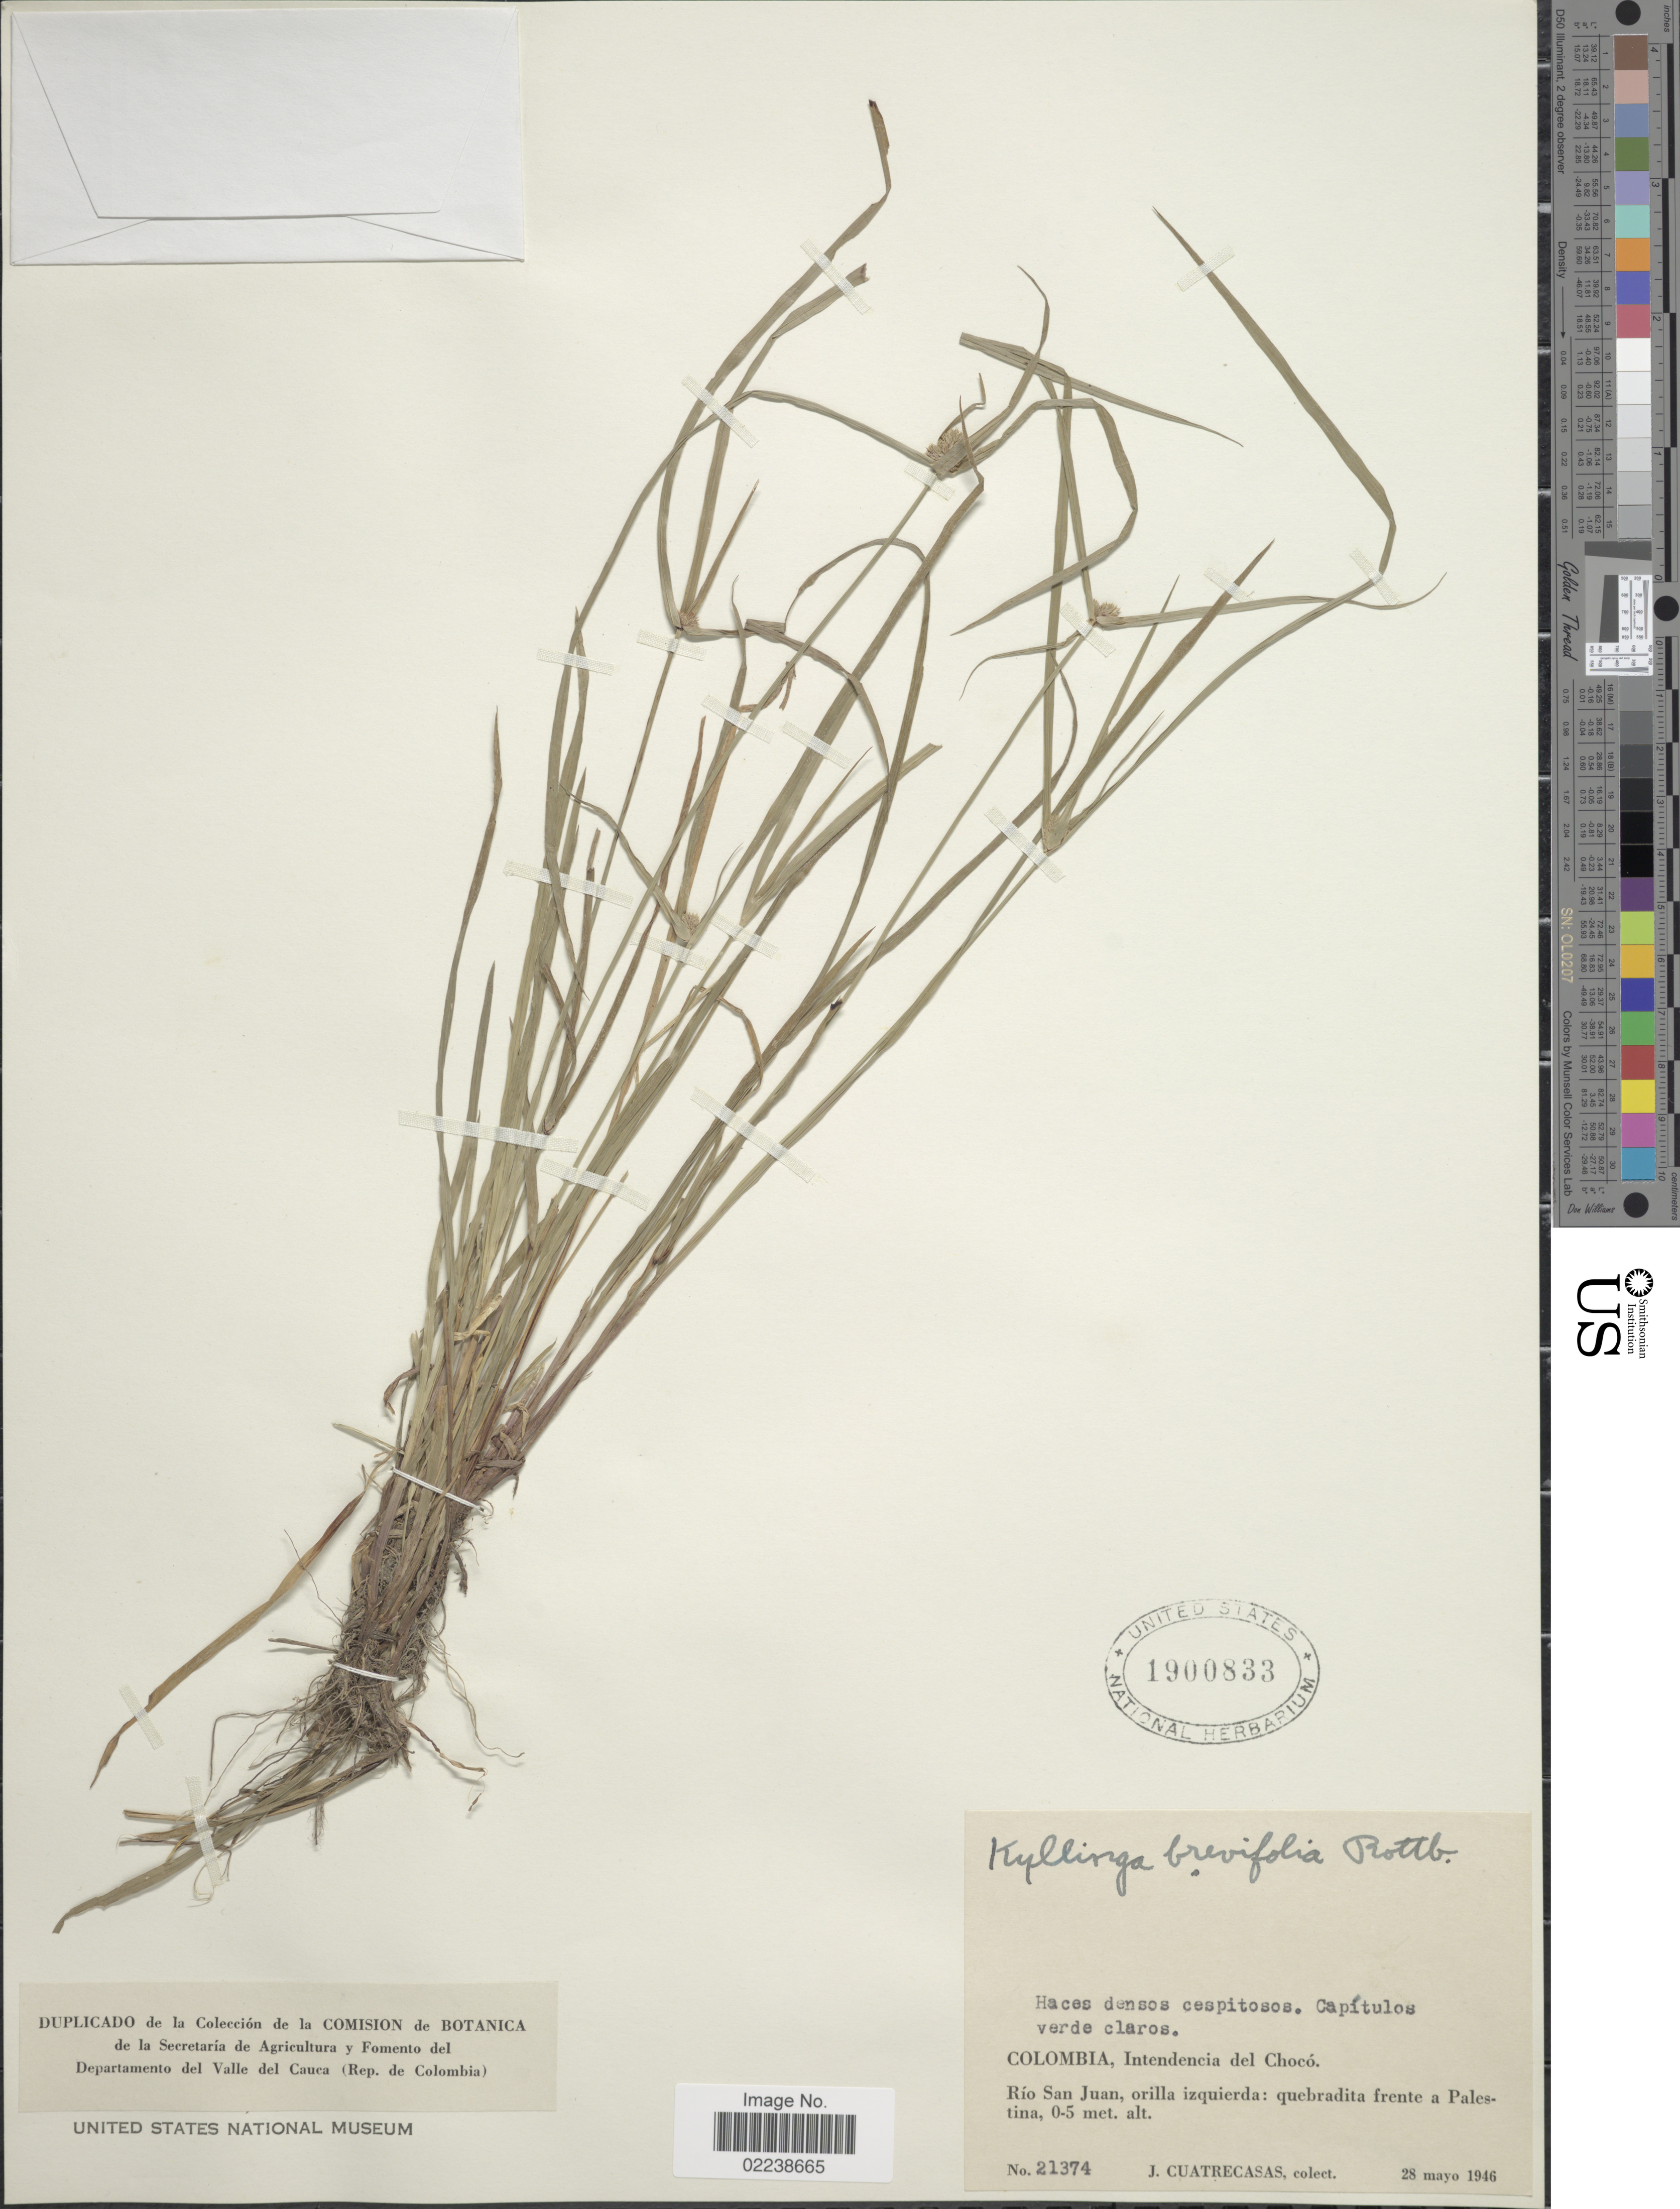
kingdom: Plantae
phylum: Tracheophyta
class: Liliopsida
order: Poales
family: Cyperaceae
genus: Cyperus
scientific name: Cyperus hortensis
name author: (Salzm. ex Steud.) Dorr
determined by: Strong, Mark T., (BOT), Smithsonian Institution - National Museum of Natural History (UNITED STATES)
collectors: J. Cuatrecasas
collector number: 21374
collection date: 1946-05-28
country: Colombia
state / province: Chocó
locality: Rio San Juan, orilla izquierda: quebradita frente a Palestina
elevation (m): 0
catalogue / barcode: US 1900833